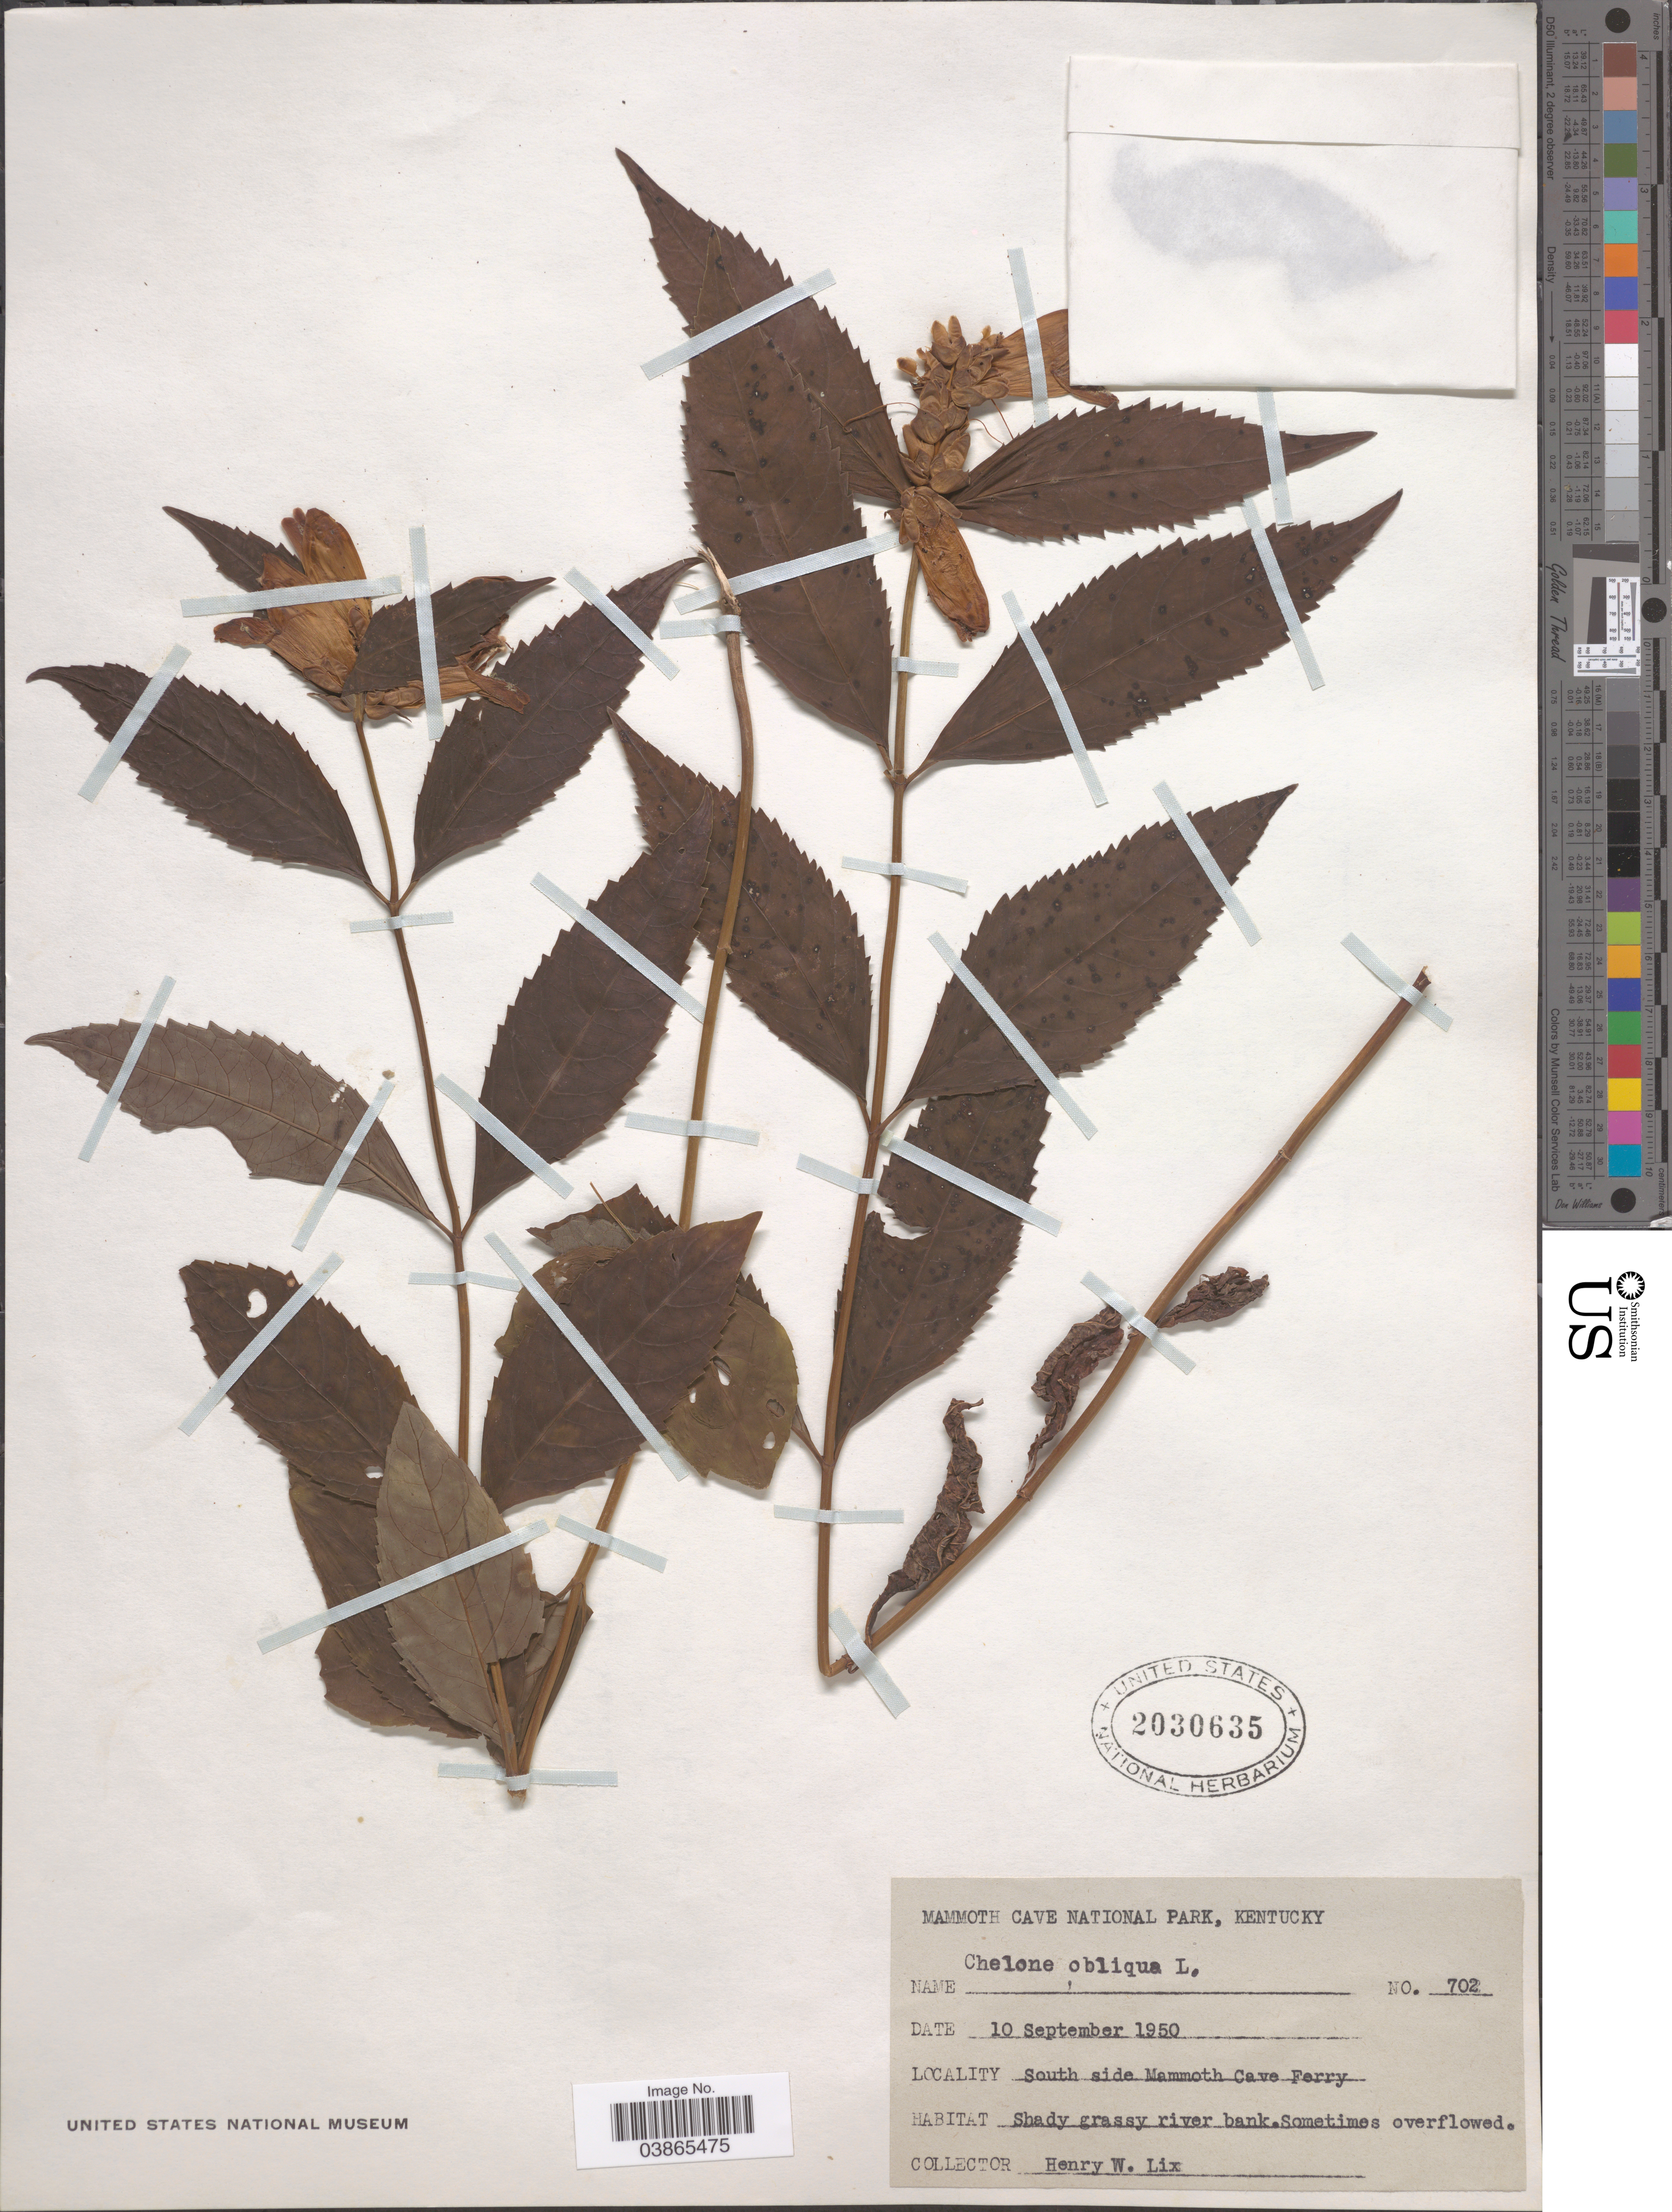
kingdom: Plantae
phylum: Tracheophyta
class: Magnoliopsida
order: Lamiales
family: Plantaginaceae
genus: Chelone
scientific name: Chelone obliqua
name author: L.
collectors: H. W. Lix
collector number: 702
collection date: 1950-09-10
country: United States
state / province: Kentucky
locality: Mammoth Cave National Park. South side Mammoth Cave Ferry.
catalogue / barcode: US 2030635